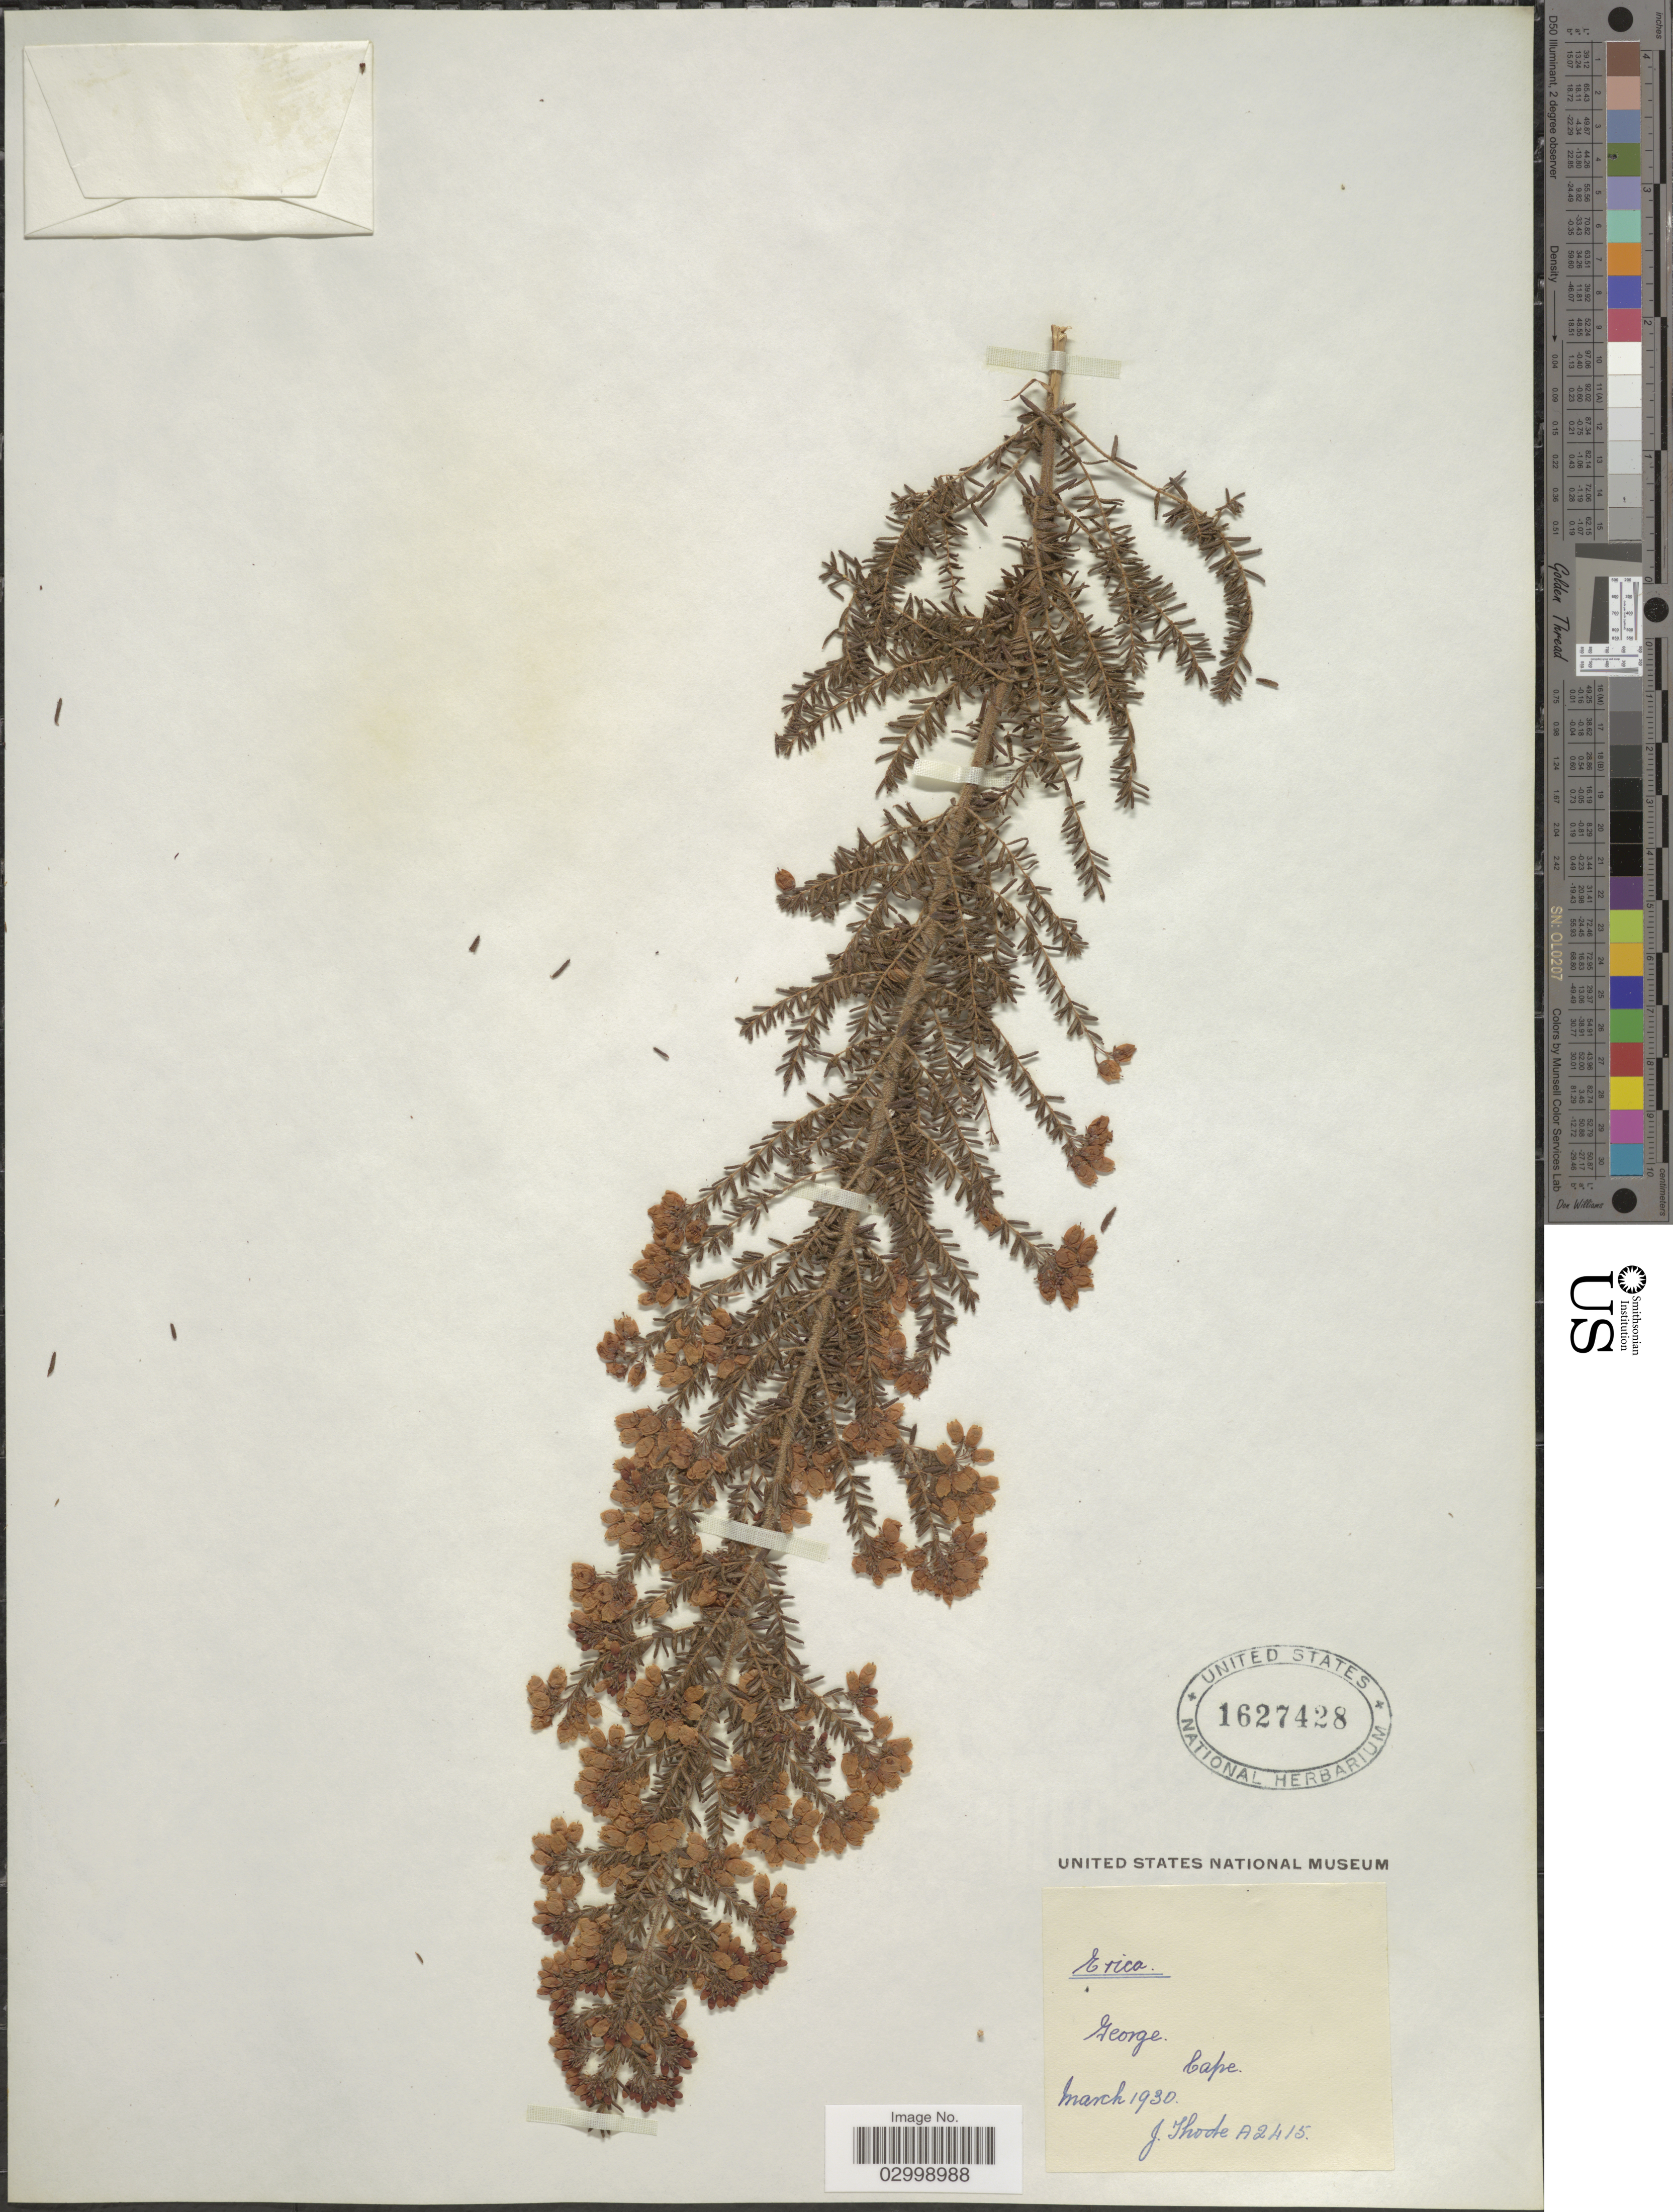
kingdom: Plantae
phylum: Tracheophyta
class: Magnoliopsida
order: Ericales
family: Ericaceae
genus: Erica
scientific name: Erica sp.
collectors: J. Thode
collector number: A2415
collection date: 1930-03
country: South Africa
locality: George. Cape.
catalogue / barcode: US 1627428